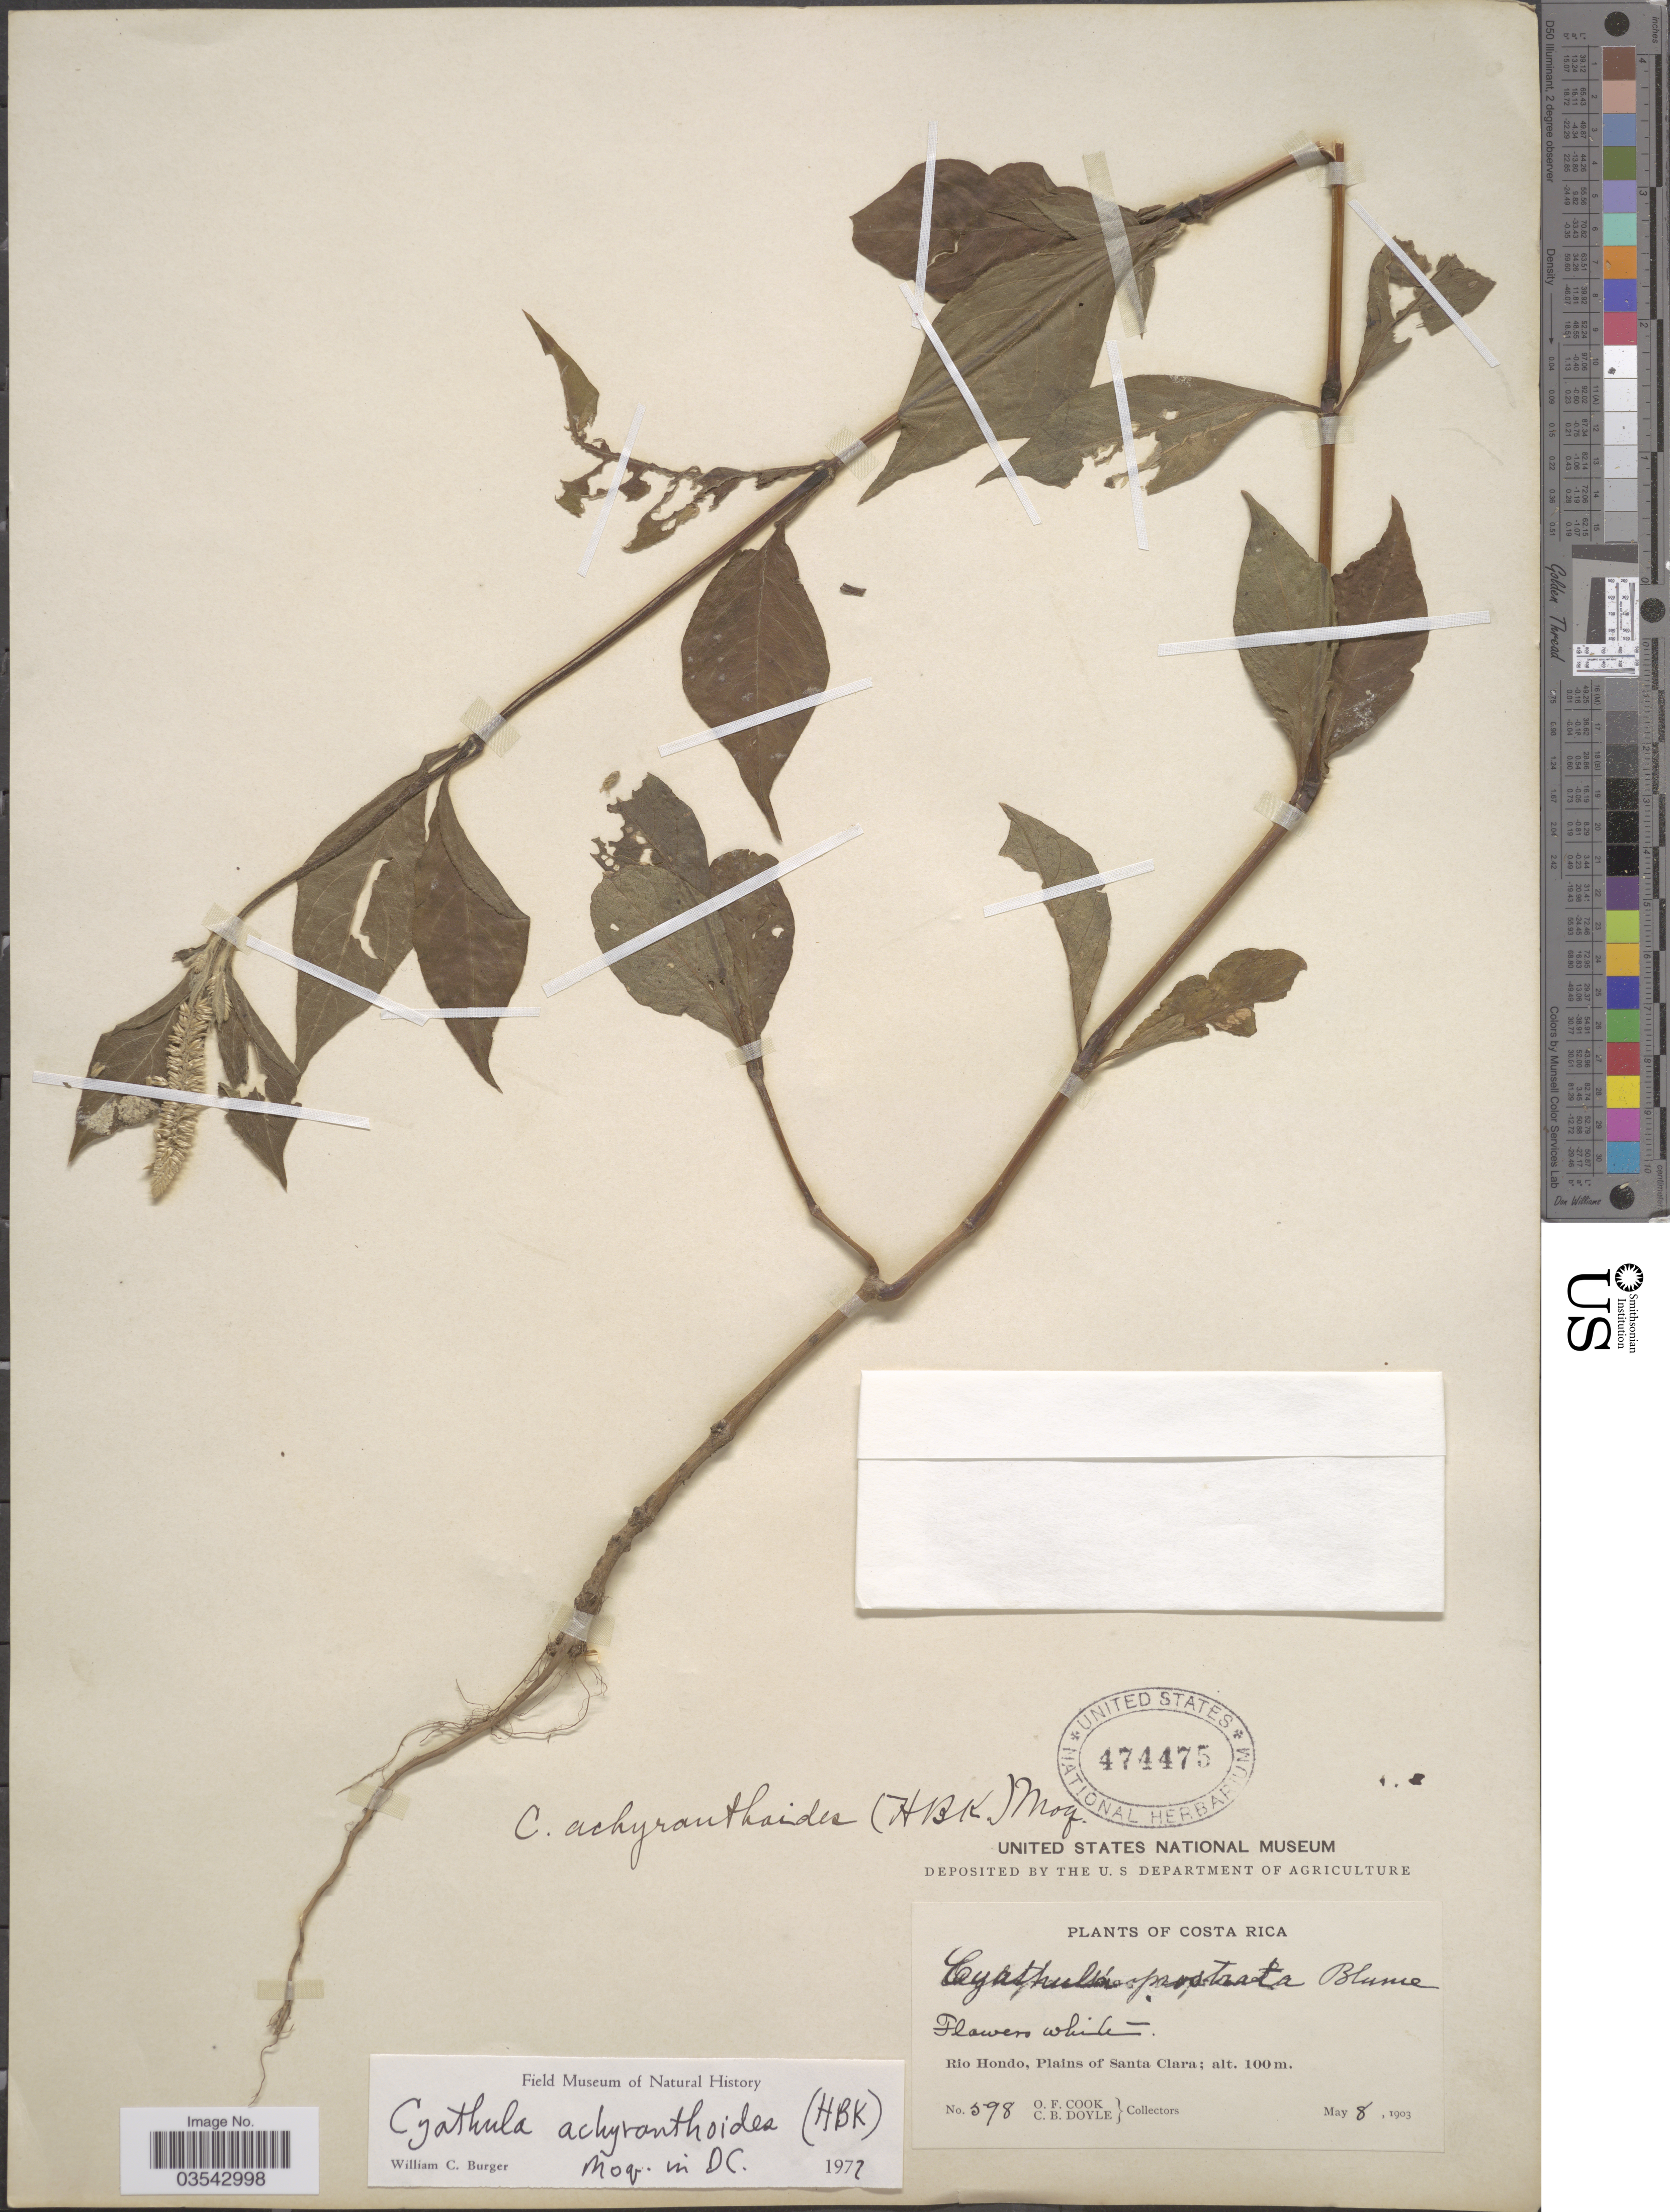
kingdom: Plantae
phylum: Tracheophyta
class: Magnoliopsida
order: Caryophyllales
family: Amaranthaceae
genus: Cyathula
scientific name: Cyathula achyranthoides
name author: (Kunth) Moq.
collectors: O. F. Cook & C. Doyle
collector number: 598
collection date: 1903-05-08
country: Costa Rica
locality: Rio Hondo, Plains of Santa Clara.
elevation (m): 100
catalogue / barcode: US 474475